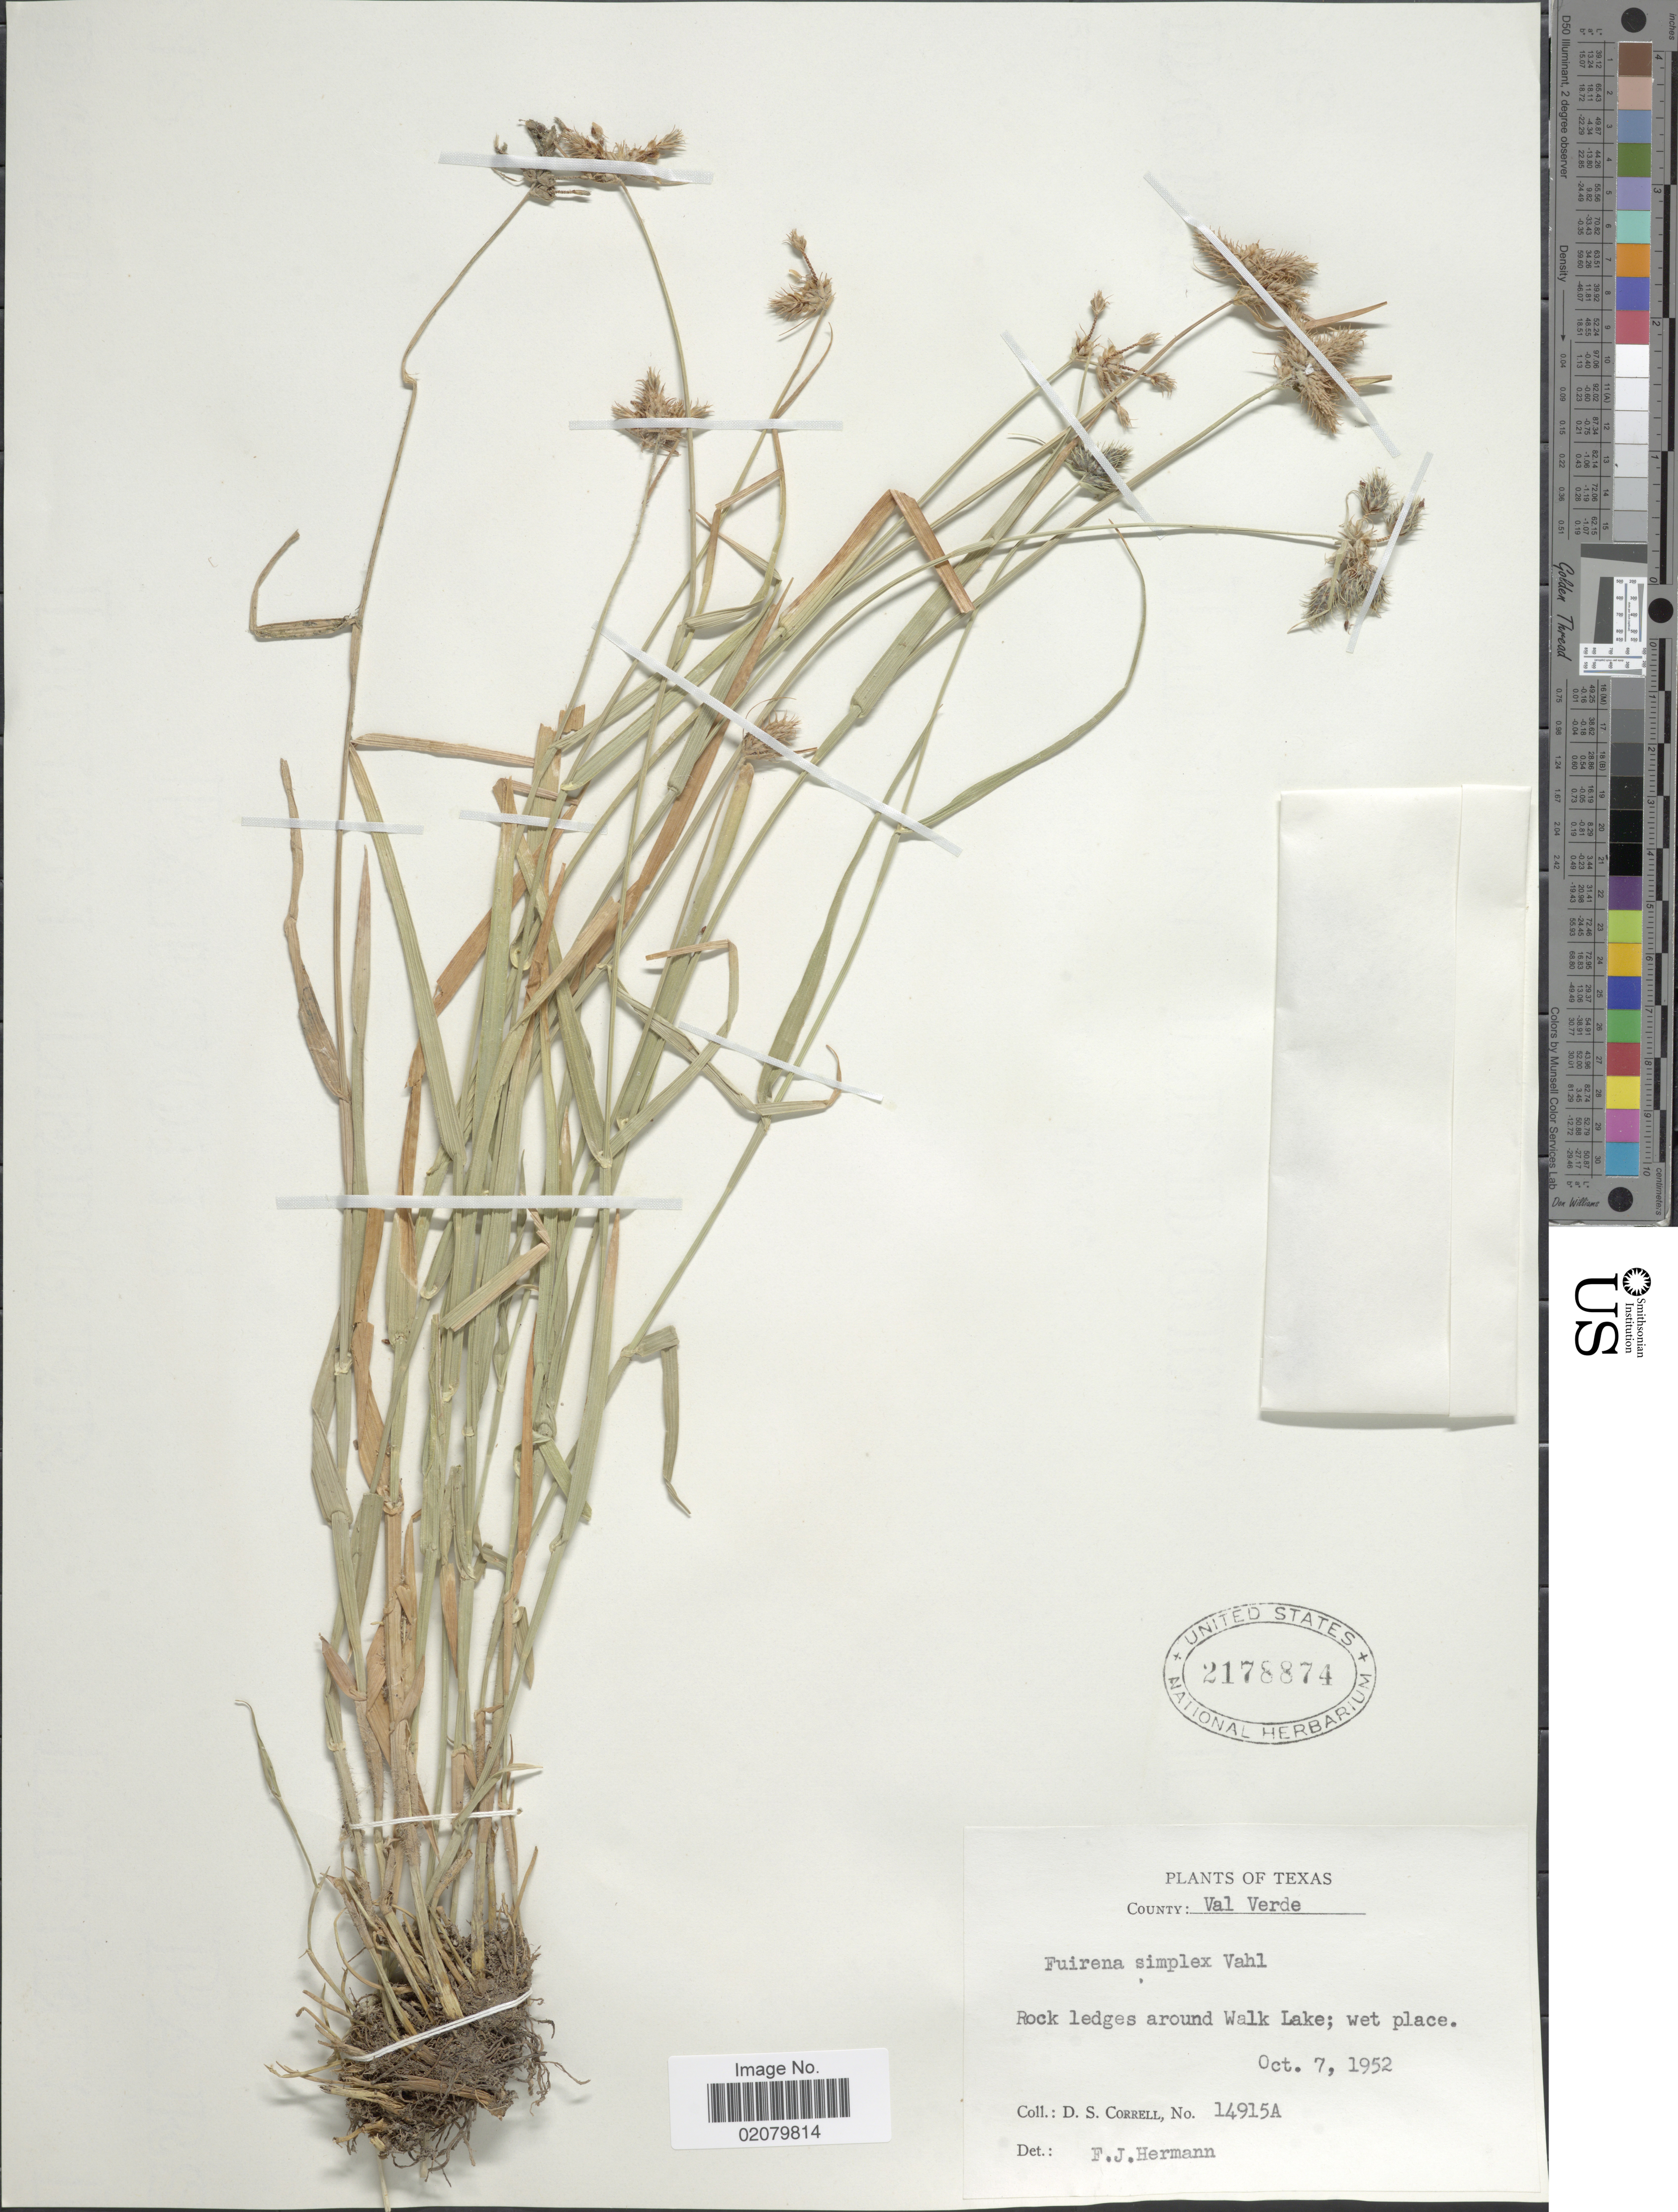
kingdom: Plantae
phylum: Tracheophyta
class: Liliopsida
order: Poales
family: Cyperaceae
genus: Fuirena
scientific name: Fuirena simplex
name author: Vahl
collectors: D. S. Correll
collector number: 14915A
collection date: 1952-10-07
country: United States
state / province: Texas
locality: County Val Verde, around Walk Lake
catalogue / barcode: US 2178874